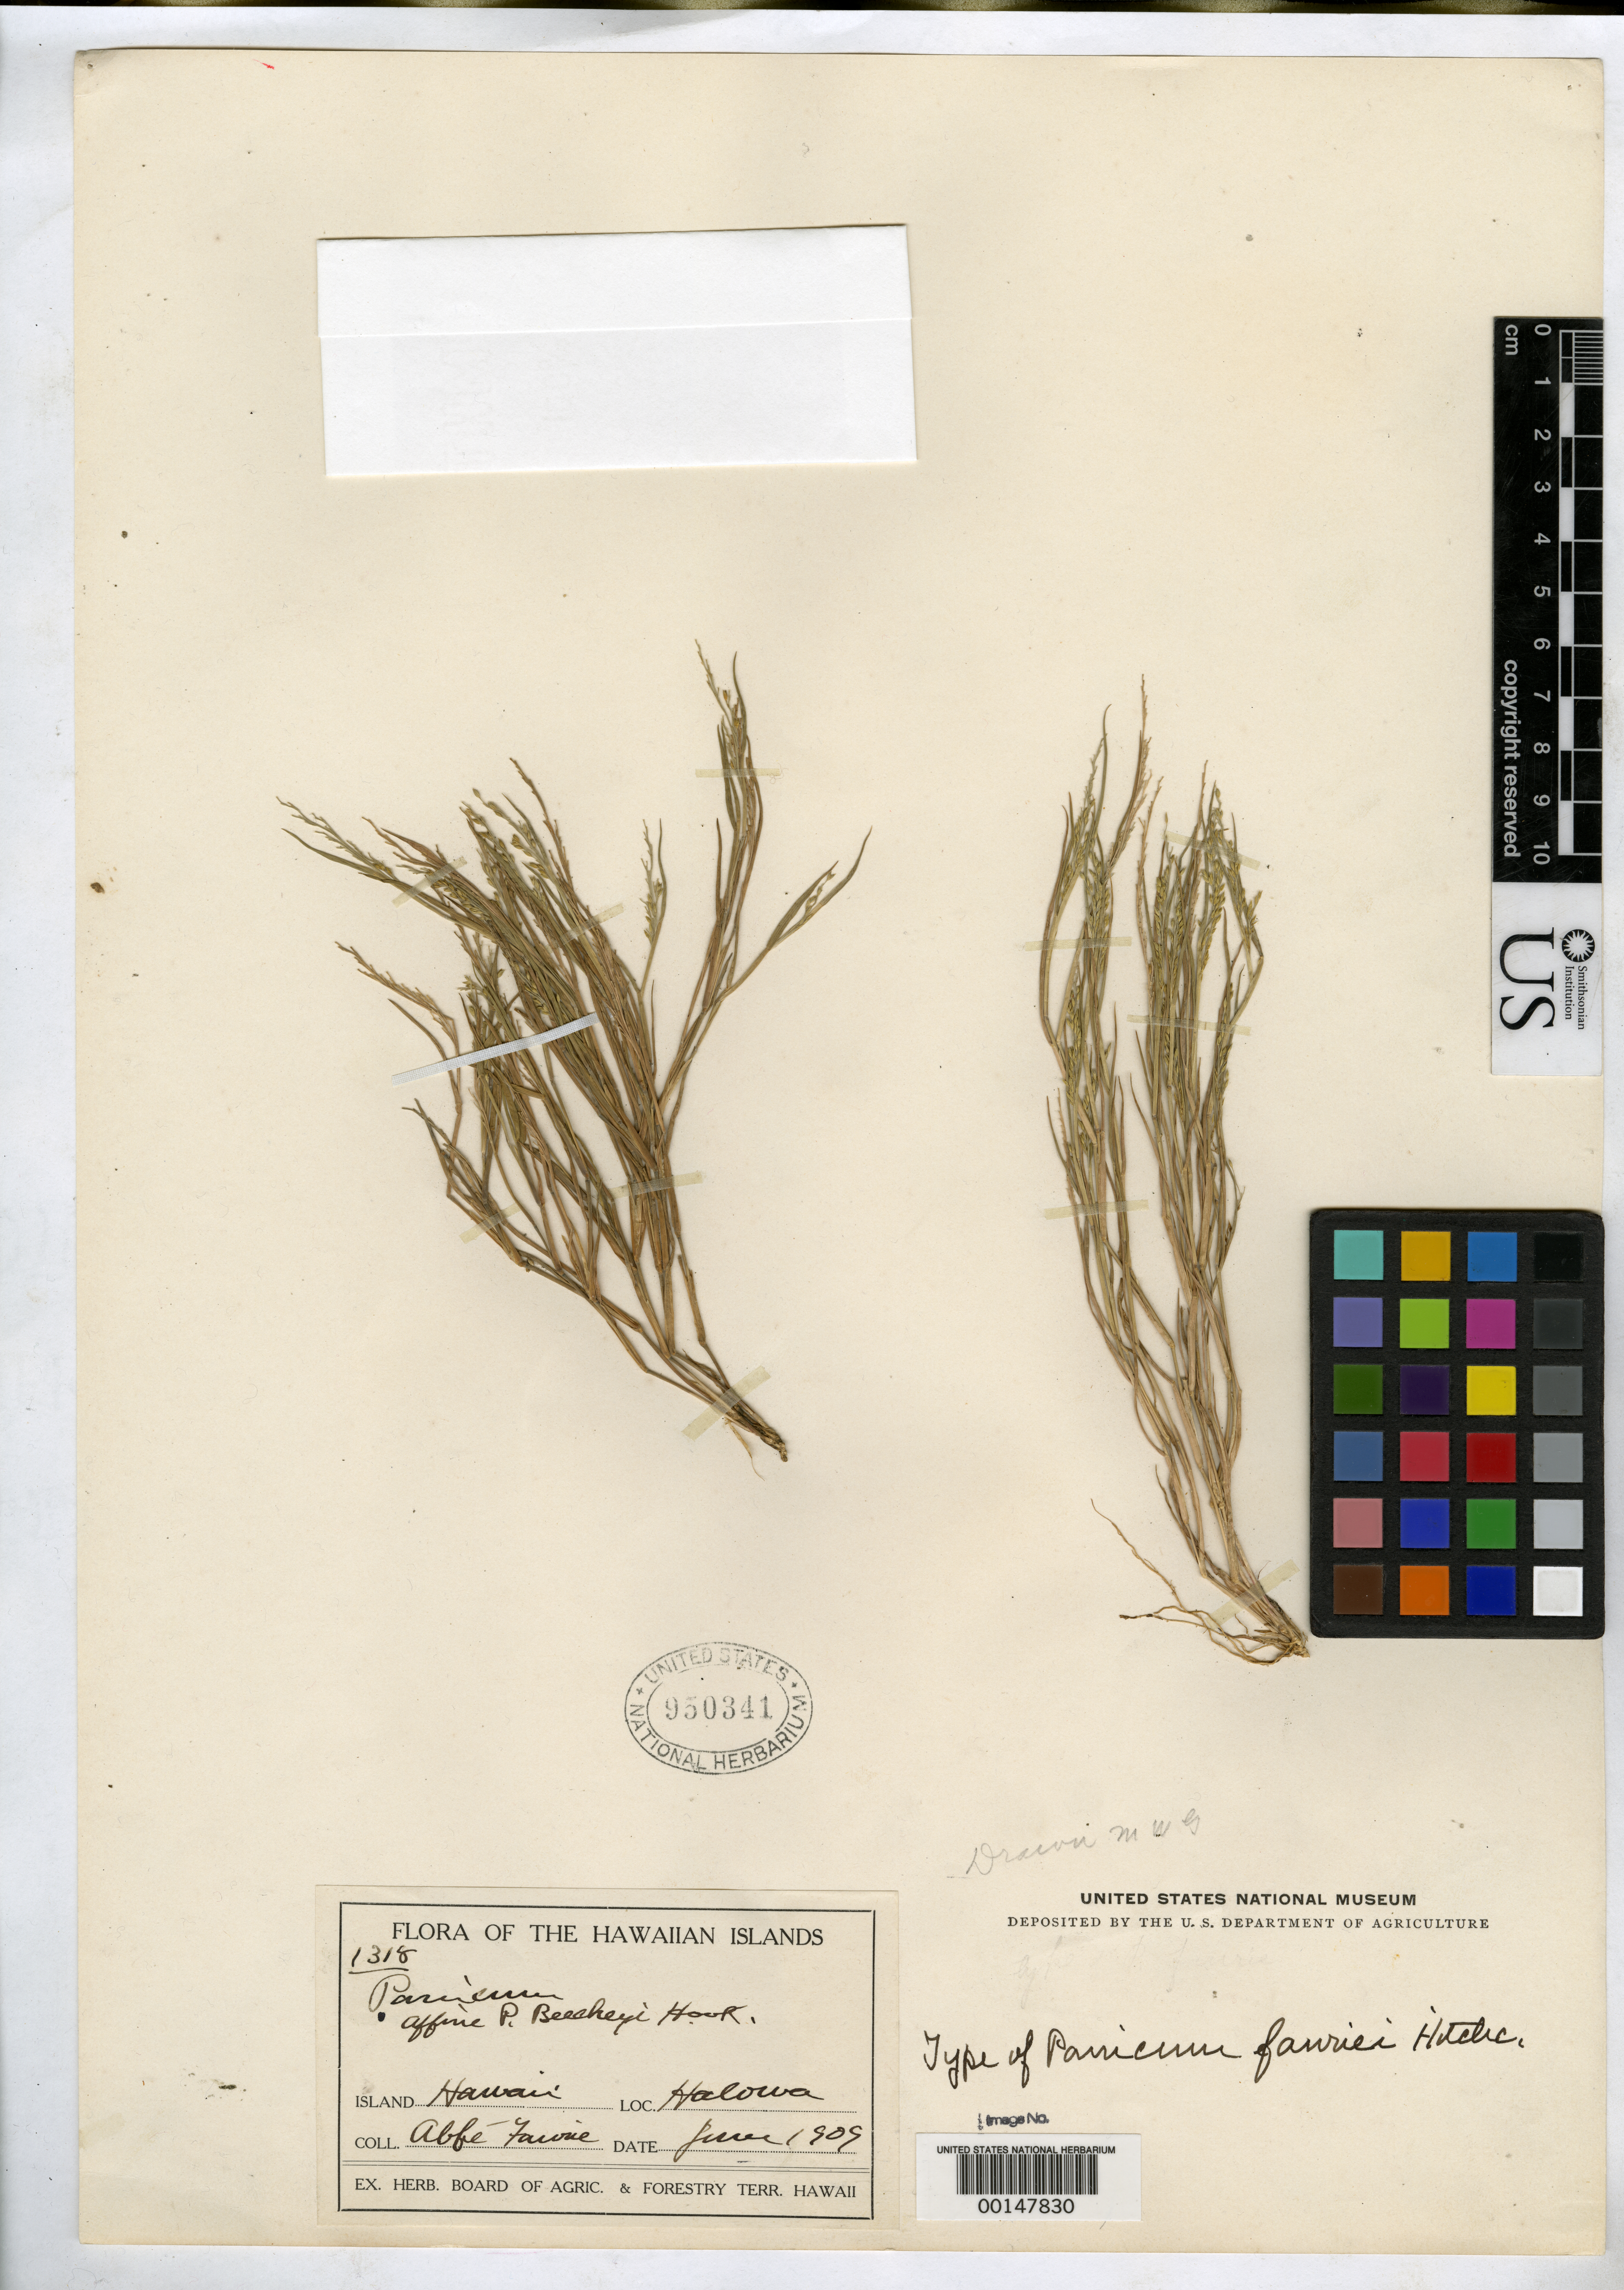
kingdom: Plantae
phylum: Tracheophyta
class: Liliopsida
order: Poales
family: Poaceae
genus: Panicum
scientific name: Panicum fauriei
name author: Hitchc.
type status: Holotype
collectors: A. Faurie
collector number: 1318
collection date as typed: Jun 1909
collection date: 1909-06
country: United States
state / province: Hawaii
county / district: Hawaii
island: Hawaii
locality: Halawa.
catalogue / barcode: US 950341